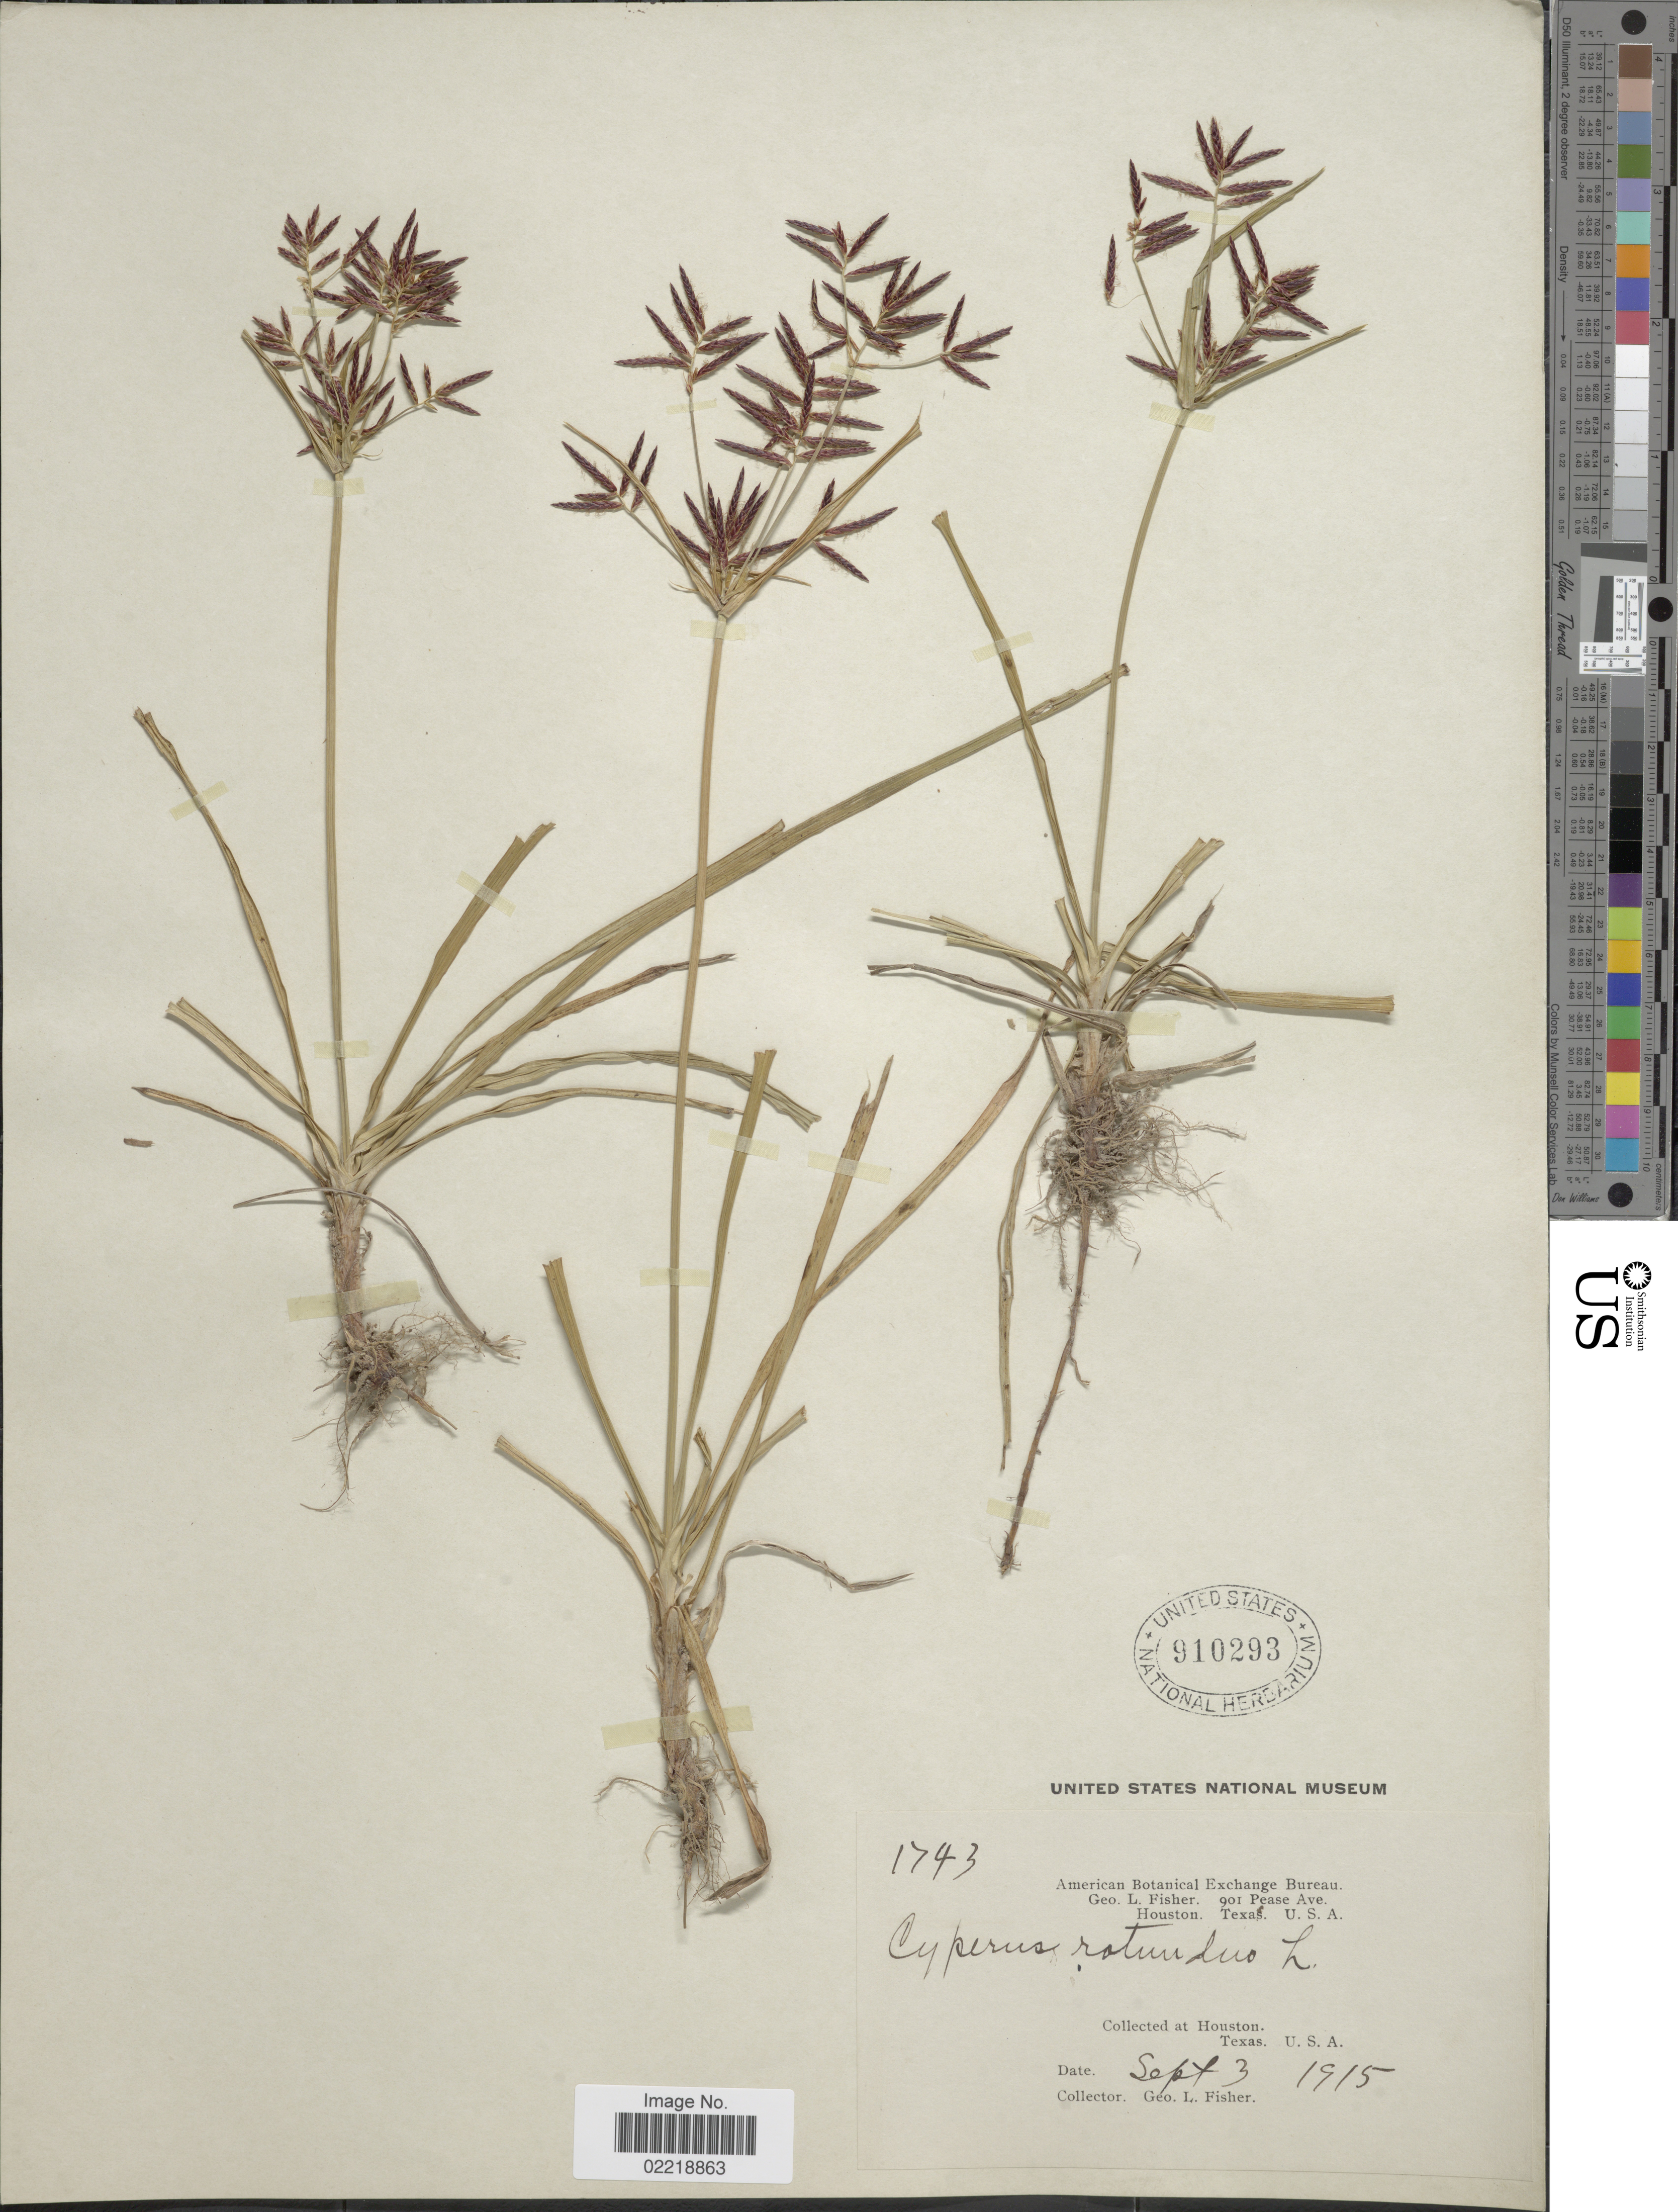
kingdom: Plantae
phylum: Tracheophyta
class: Liliopsida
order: Poales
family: Cyperaceae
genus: Cyperus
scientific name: Cyperus rotundus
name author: L.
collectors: G. L. Fisher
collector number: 1743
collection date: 1915-09-03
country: United States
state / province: Texas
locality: Houston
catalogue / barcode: US 910293